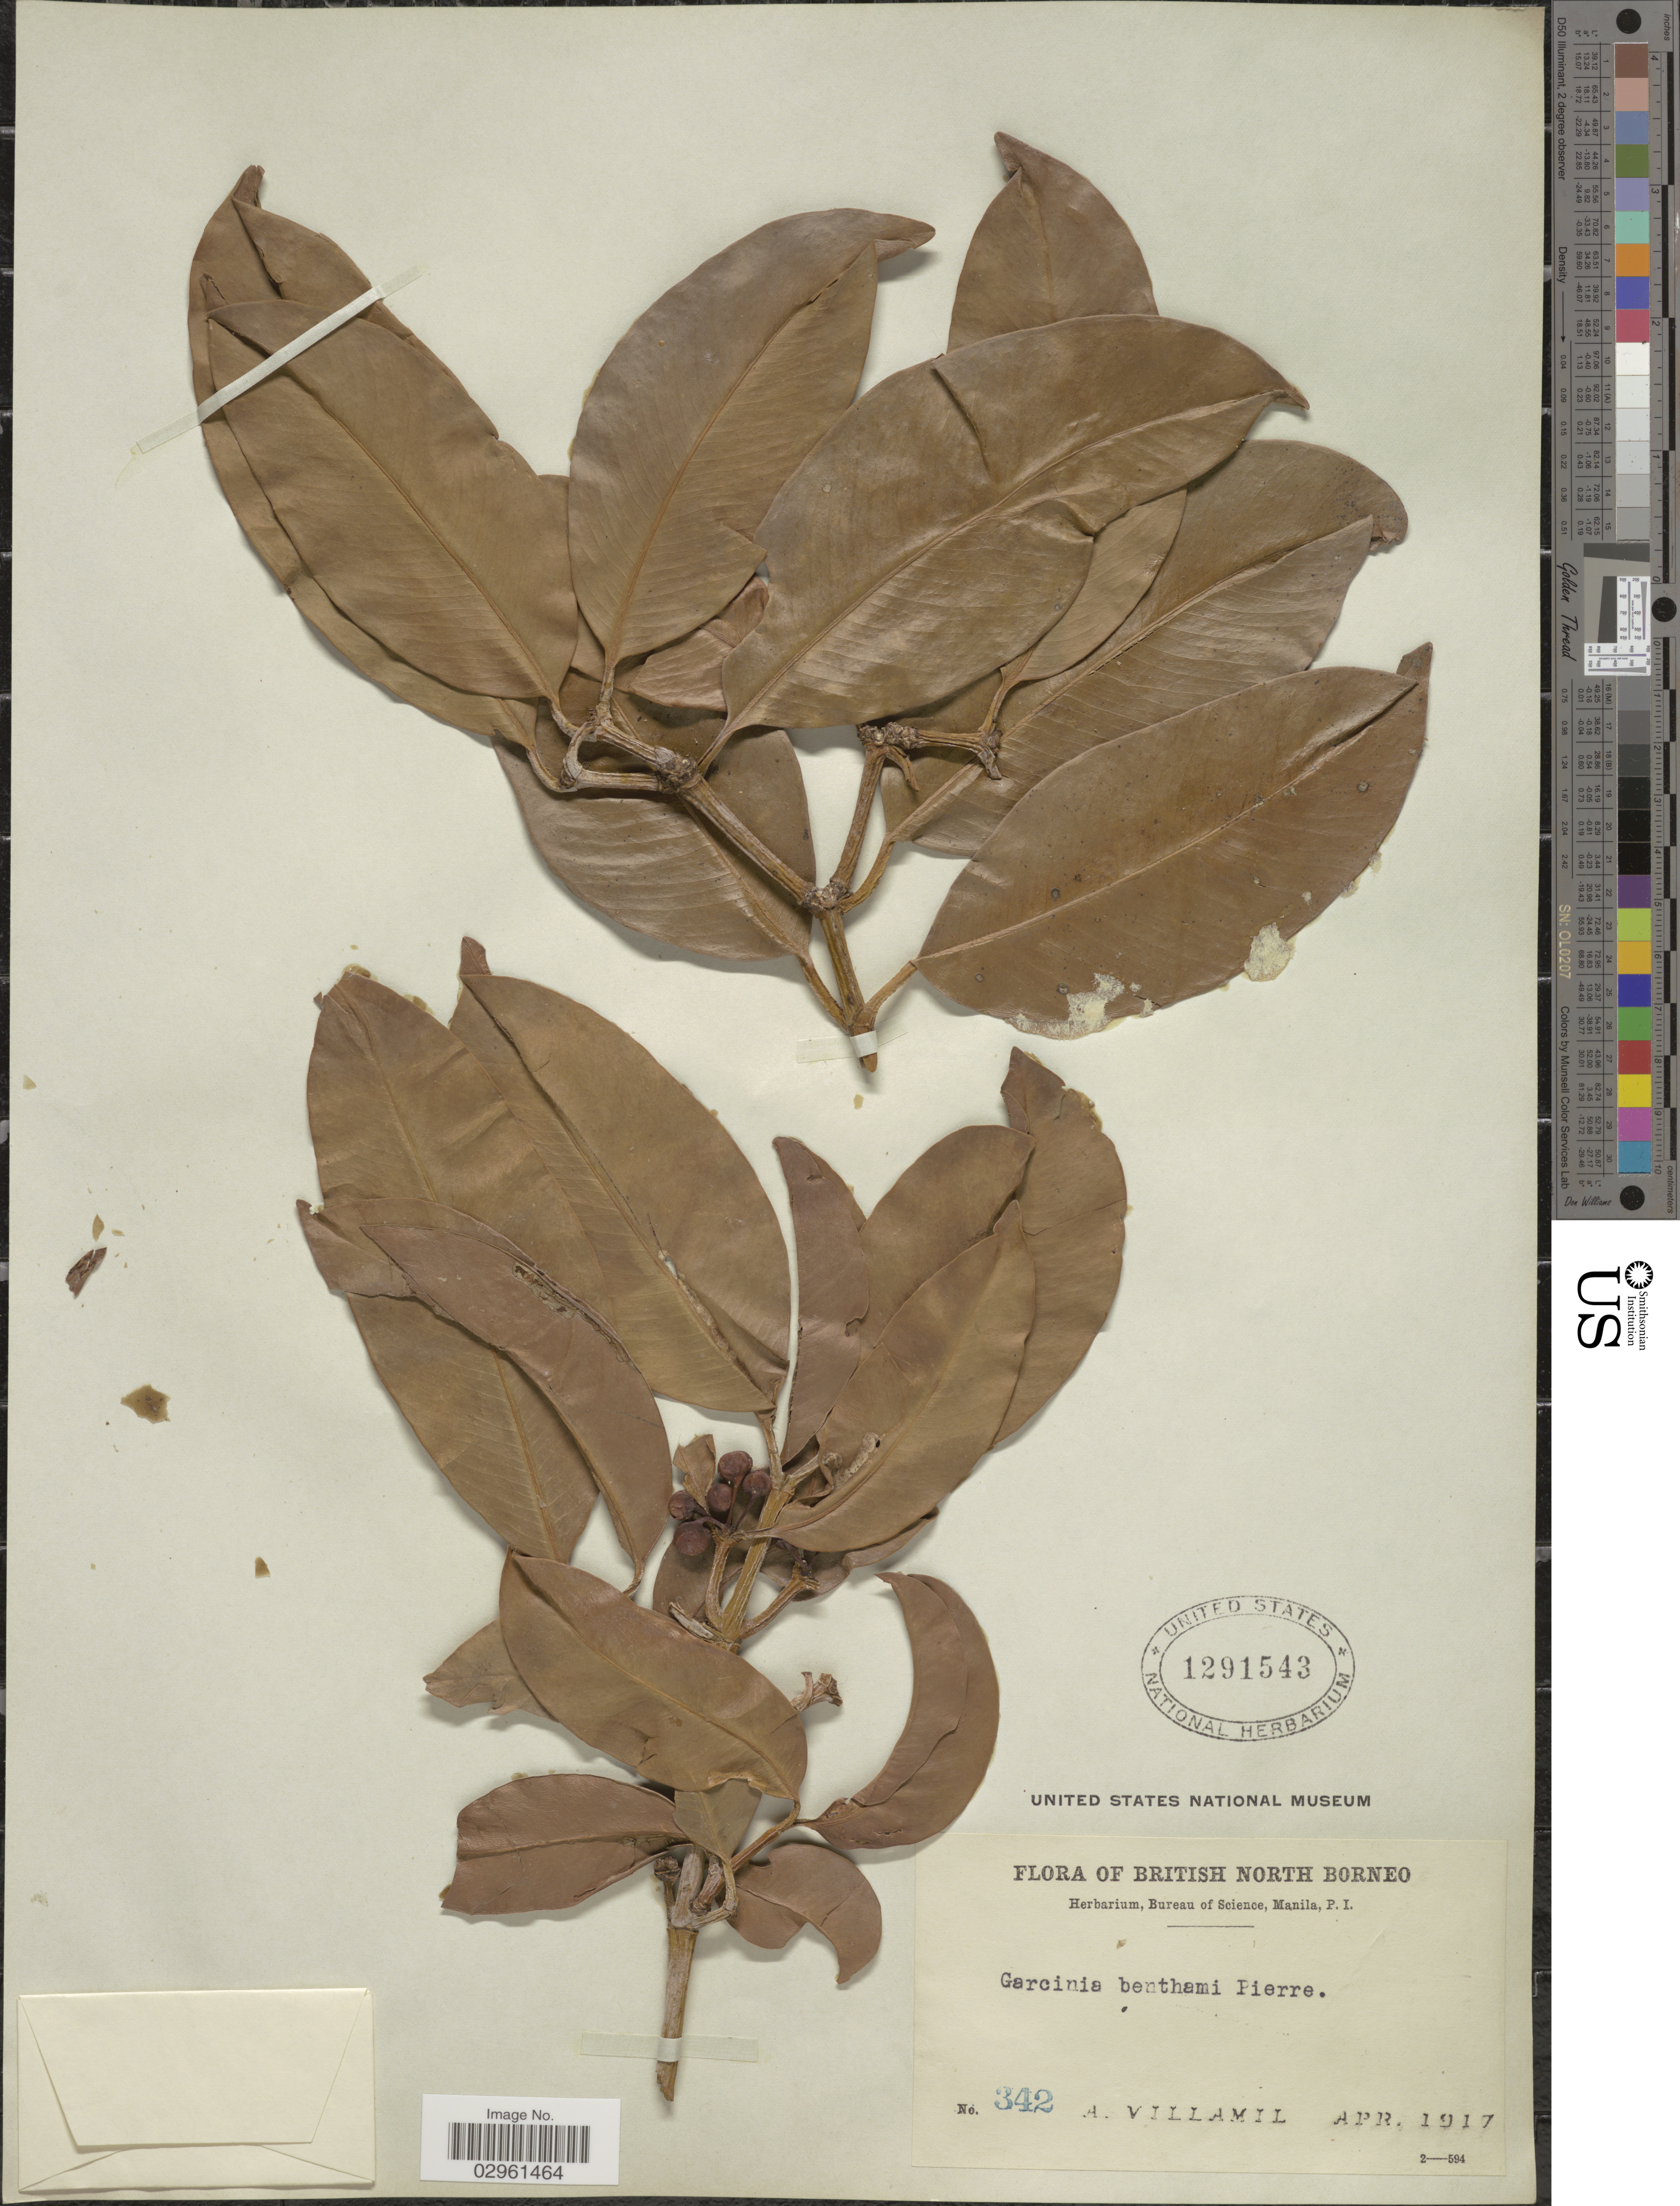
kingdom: Plantae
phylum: Tracheophyta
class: Magnoliopsida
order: Malpighiales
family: Clusiaceae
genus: Garcinia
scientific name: Garcinia benthamii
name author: Pierre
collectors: A. Villamil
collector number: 342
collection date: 1917-04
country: Malaysia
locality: British North Borneo.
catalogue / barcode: US 1291543